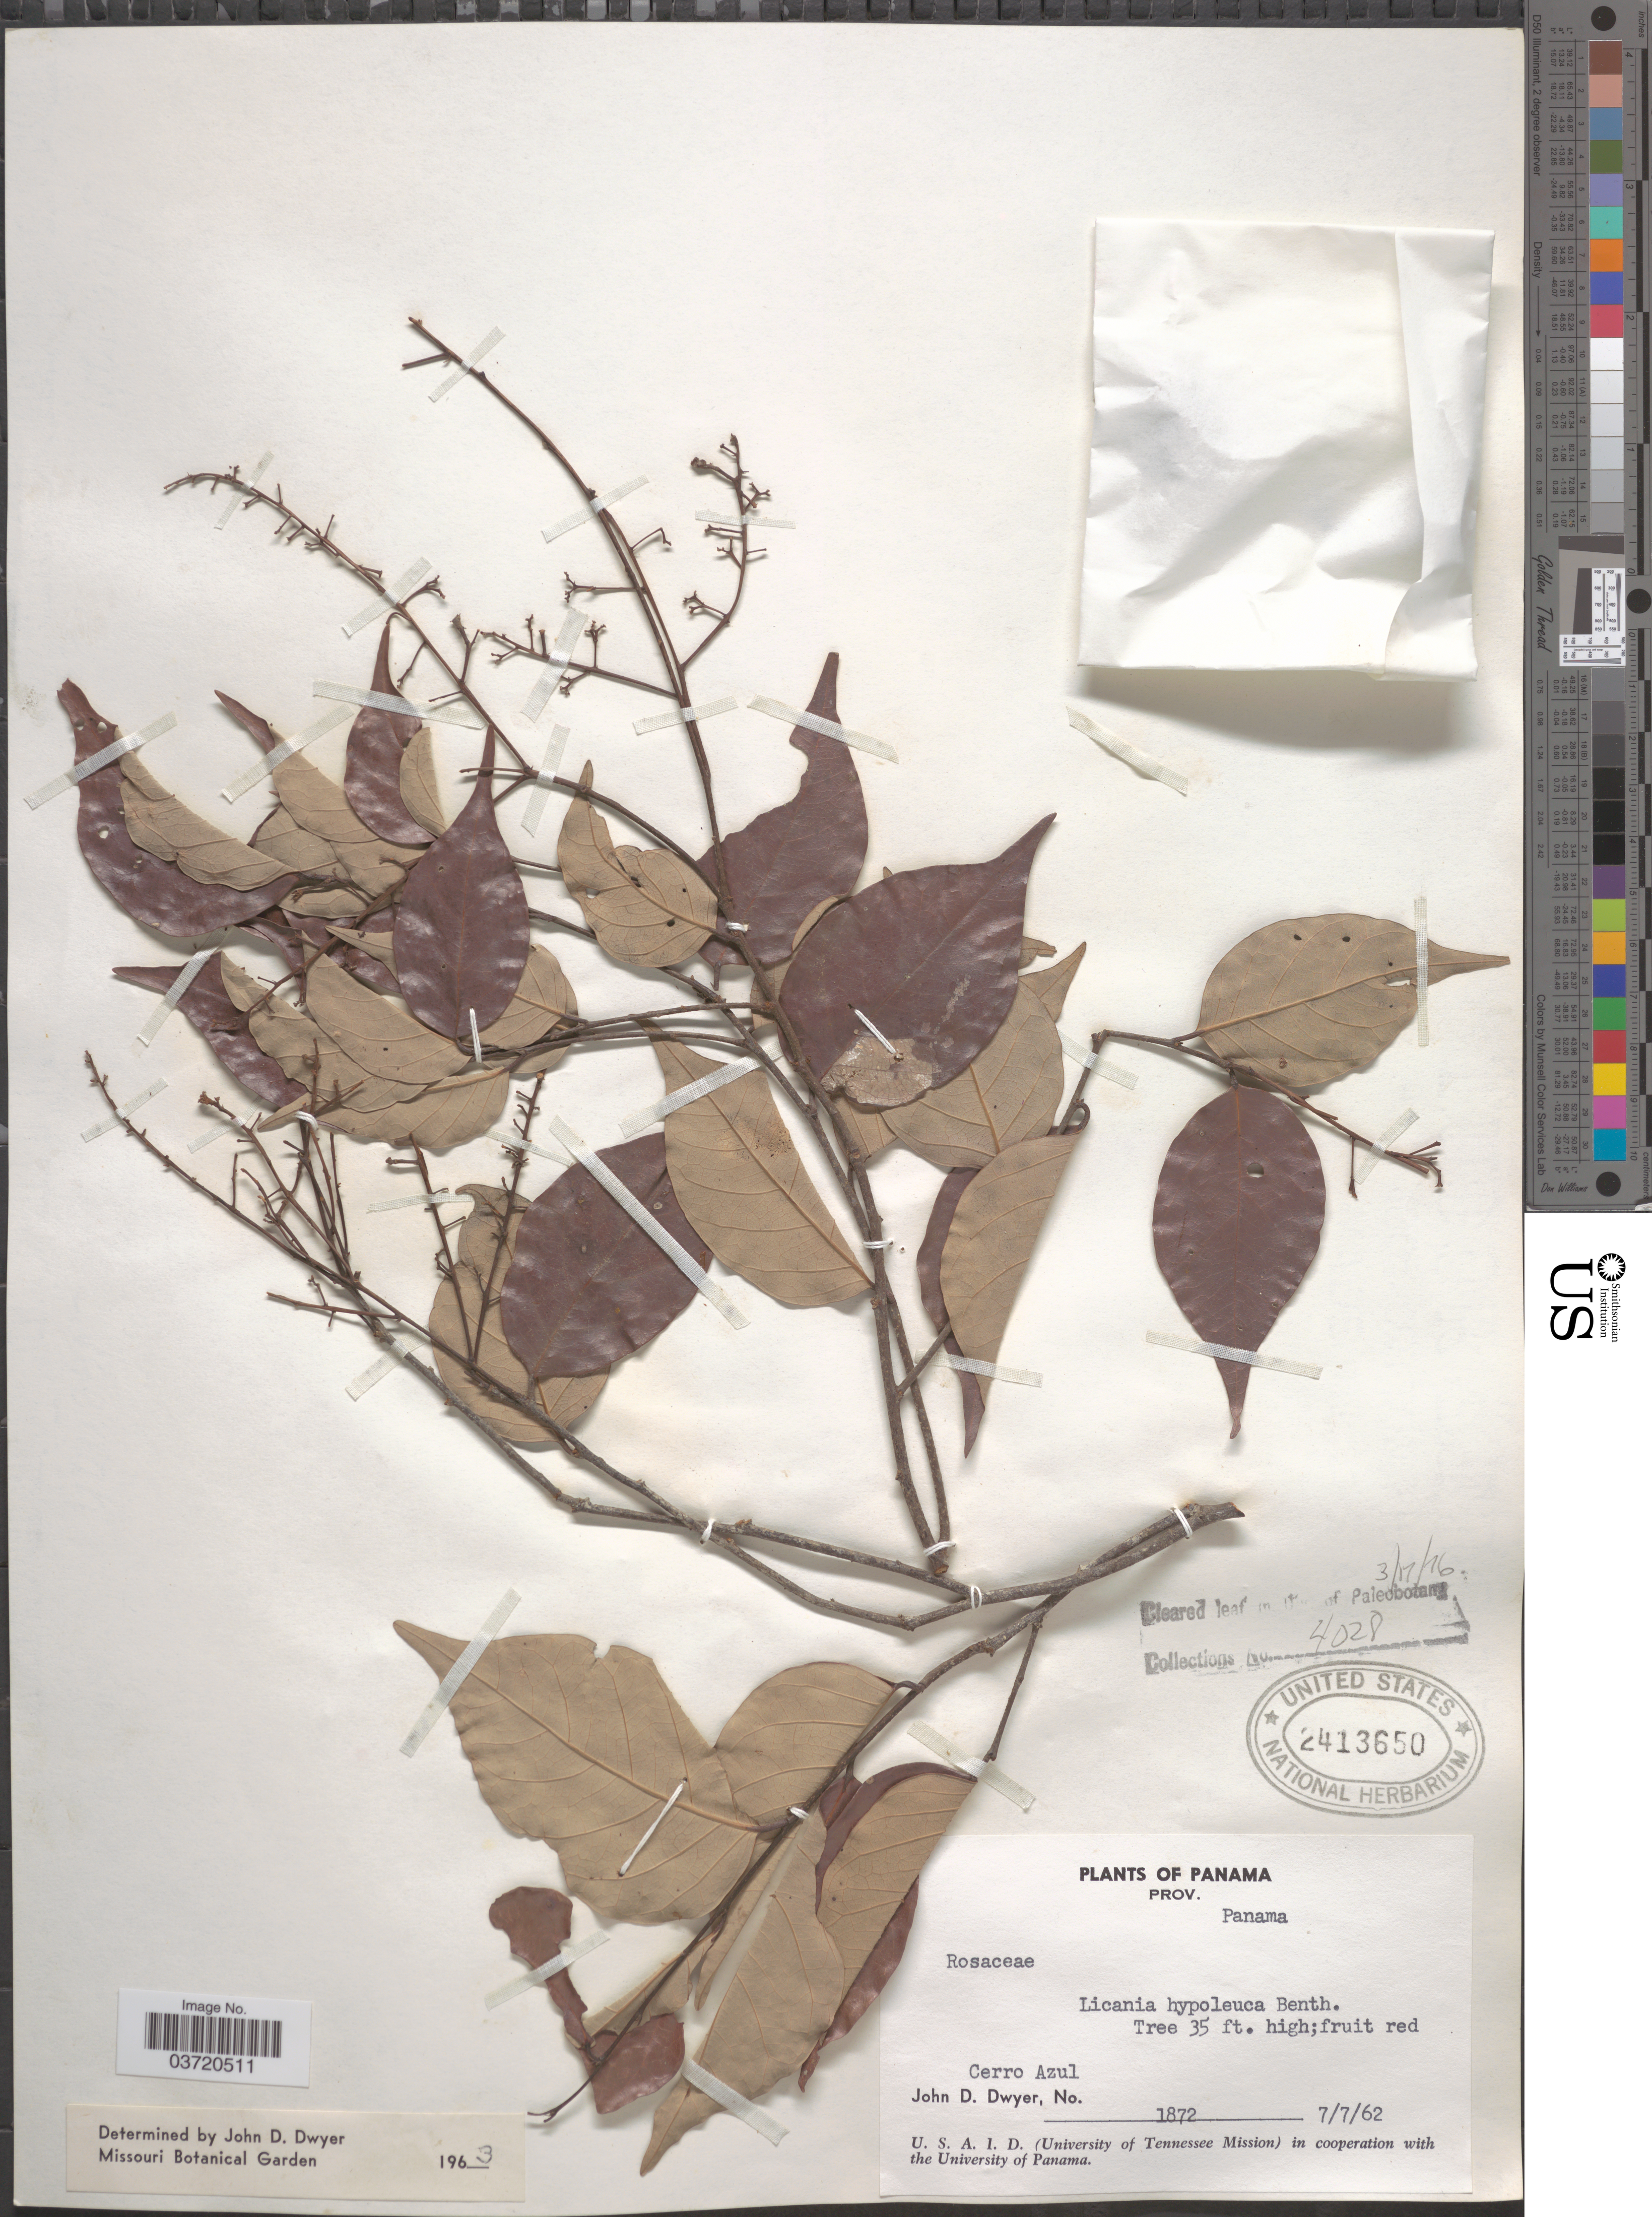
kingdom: Plantae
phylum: Tracheophyta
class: Magnoliopsida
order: Malpighiales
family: Chrysobalanaceae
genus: Licania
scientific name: Licania hypoleuca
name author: Benth.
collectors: J. D. Dwyer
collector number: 1872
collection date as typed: Transcribed d/m/y: 7/7/62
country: Panama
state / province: Panamá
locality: Cerro Azul.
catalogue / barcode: US 2413650